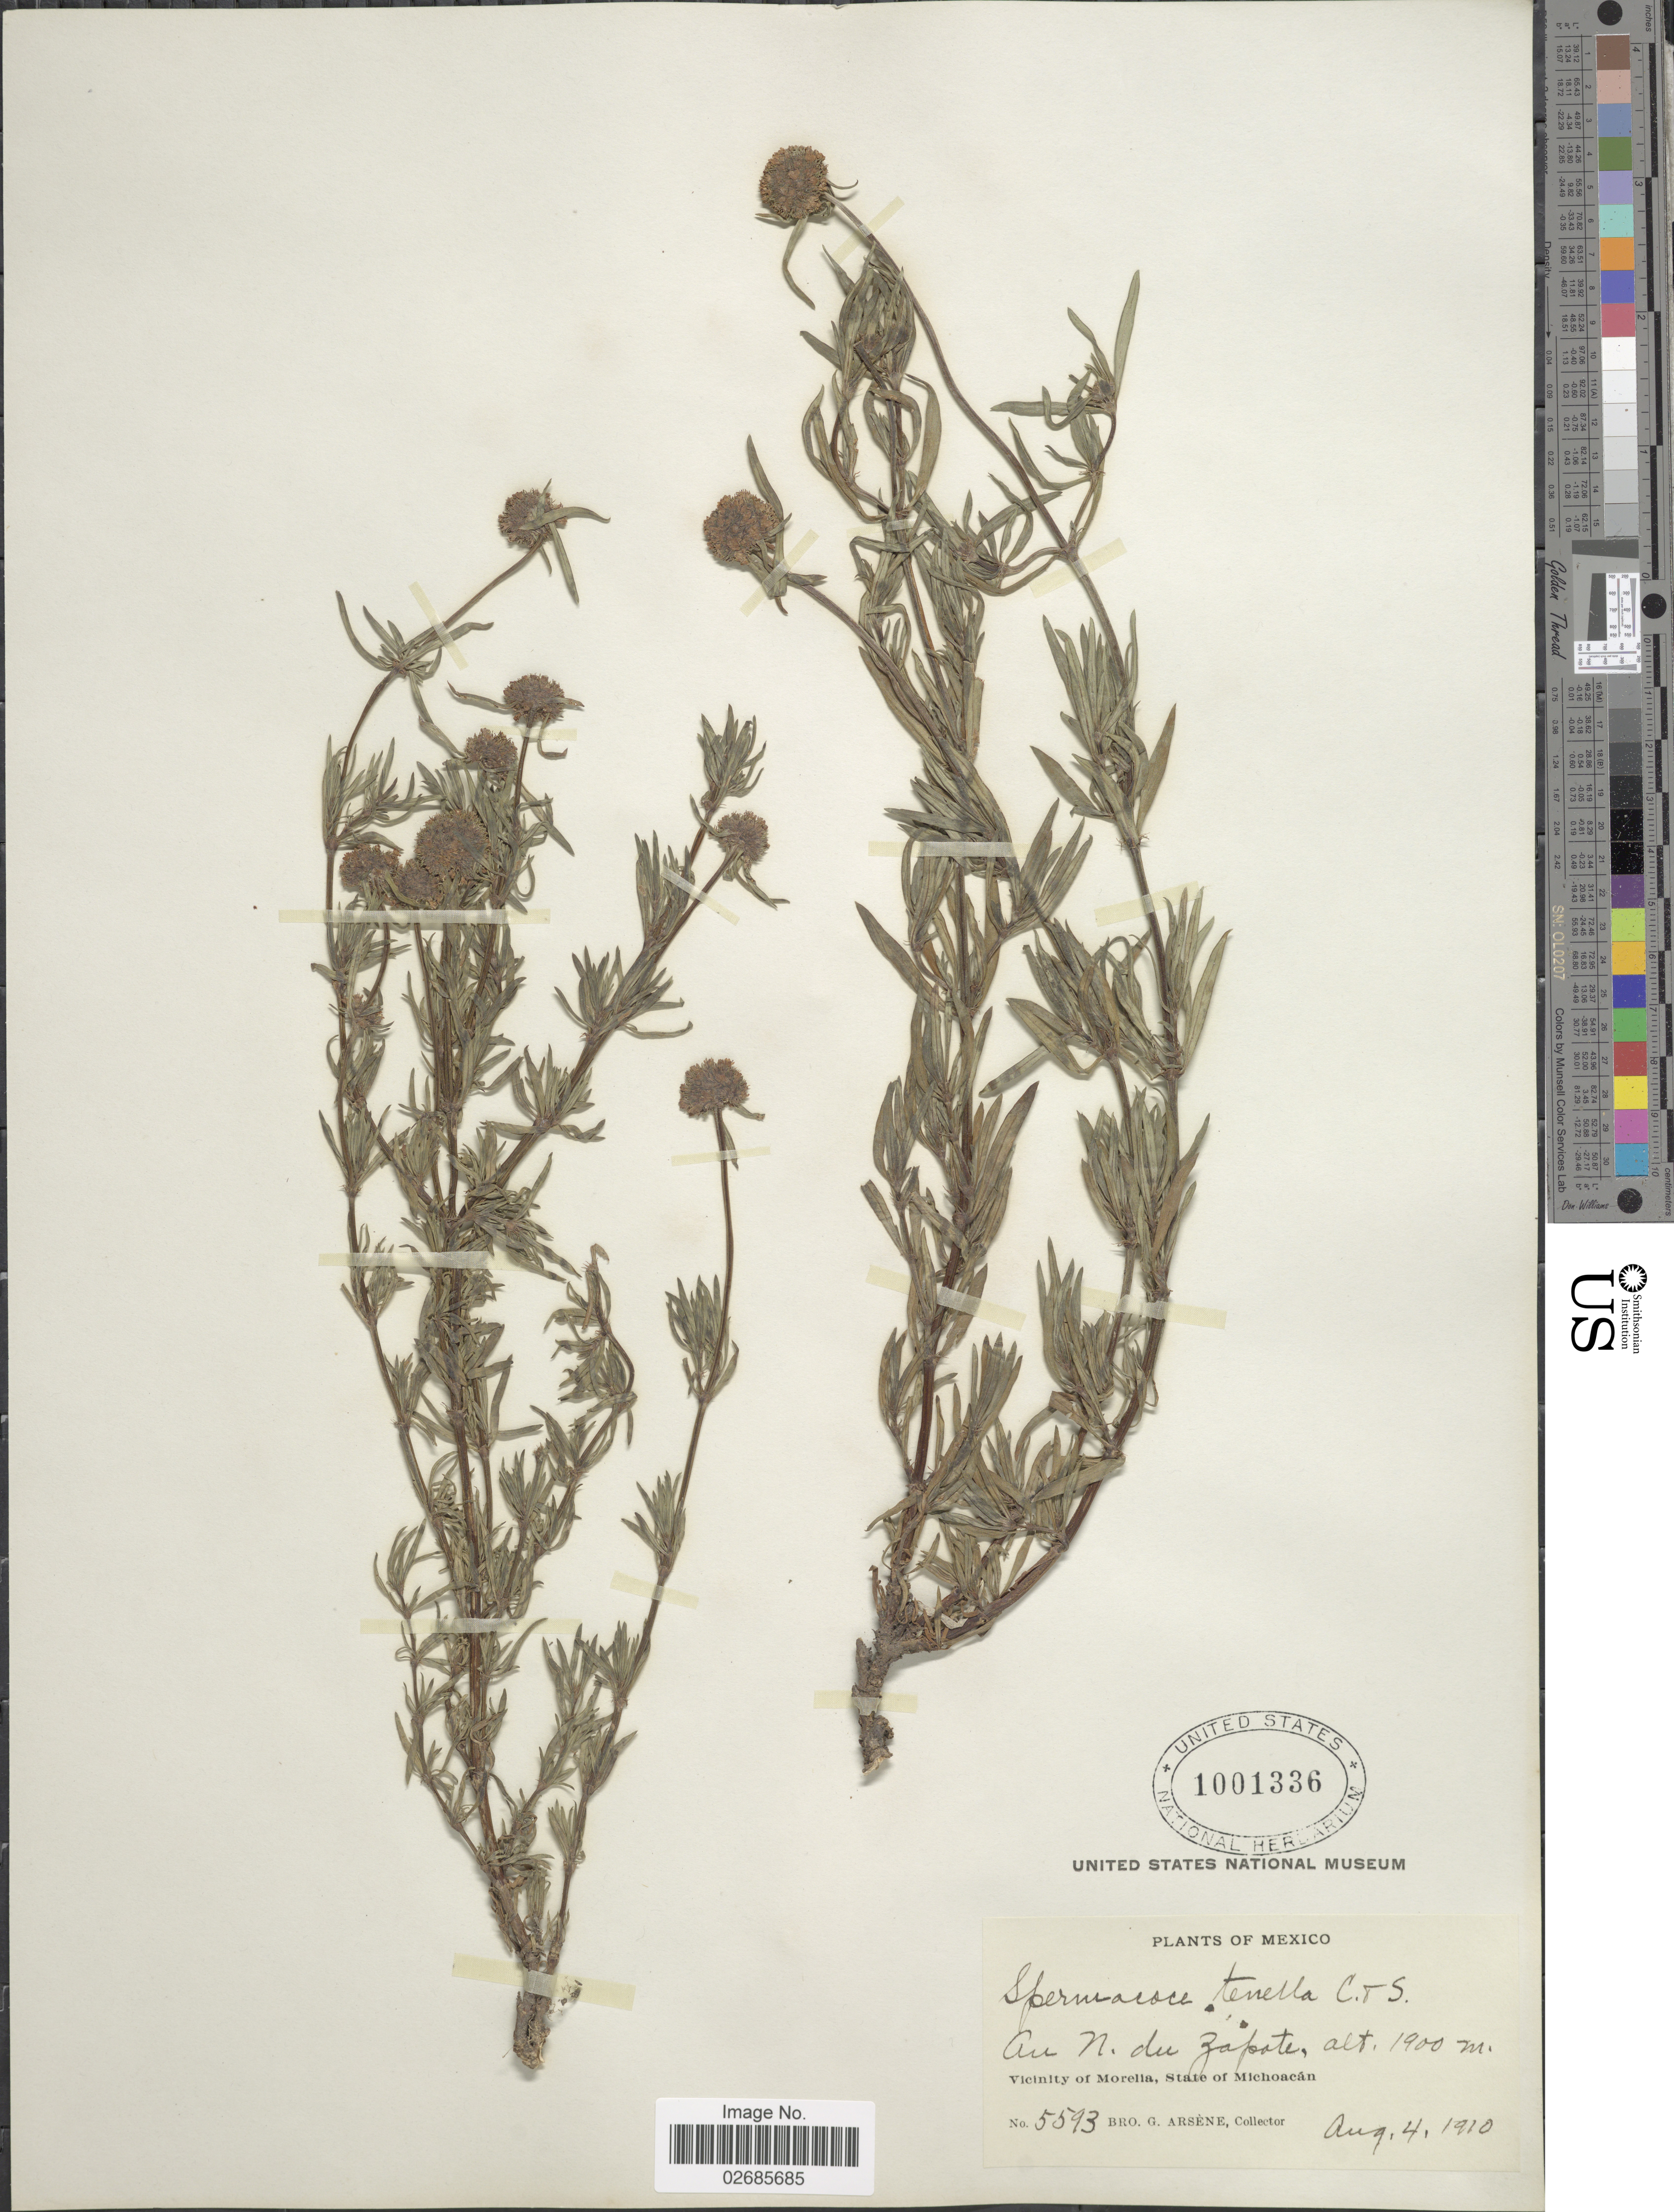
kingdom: Plantae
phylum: Tracheophyta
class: Magnoliopsida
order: Gentianales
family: Rubiaceae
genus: Borreria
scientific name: Borreria suaveolens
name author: G. Mey.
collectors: Bro. G. Arsène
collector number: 5593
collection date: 1910-08-04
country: Mexico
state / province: Michoacán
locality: On N. du Zapote, Vicinity of Morelia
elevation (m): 1900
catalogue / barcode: US 1001336